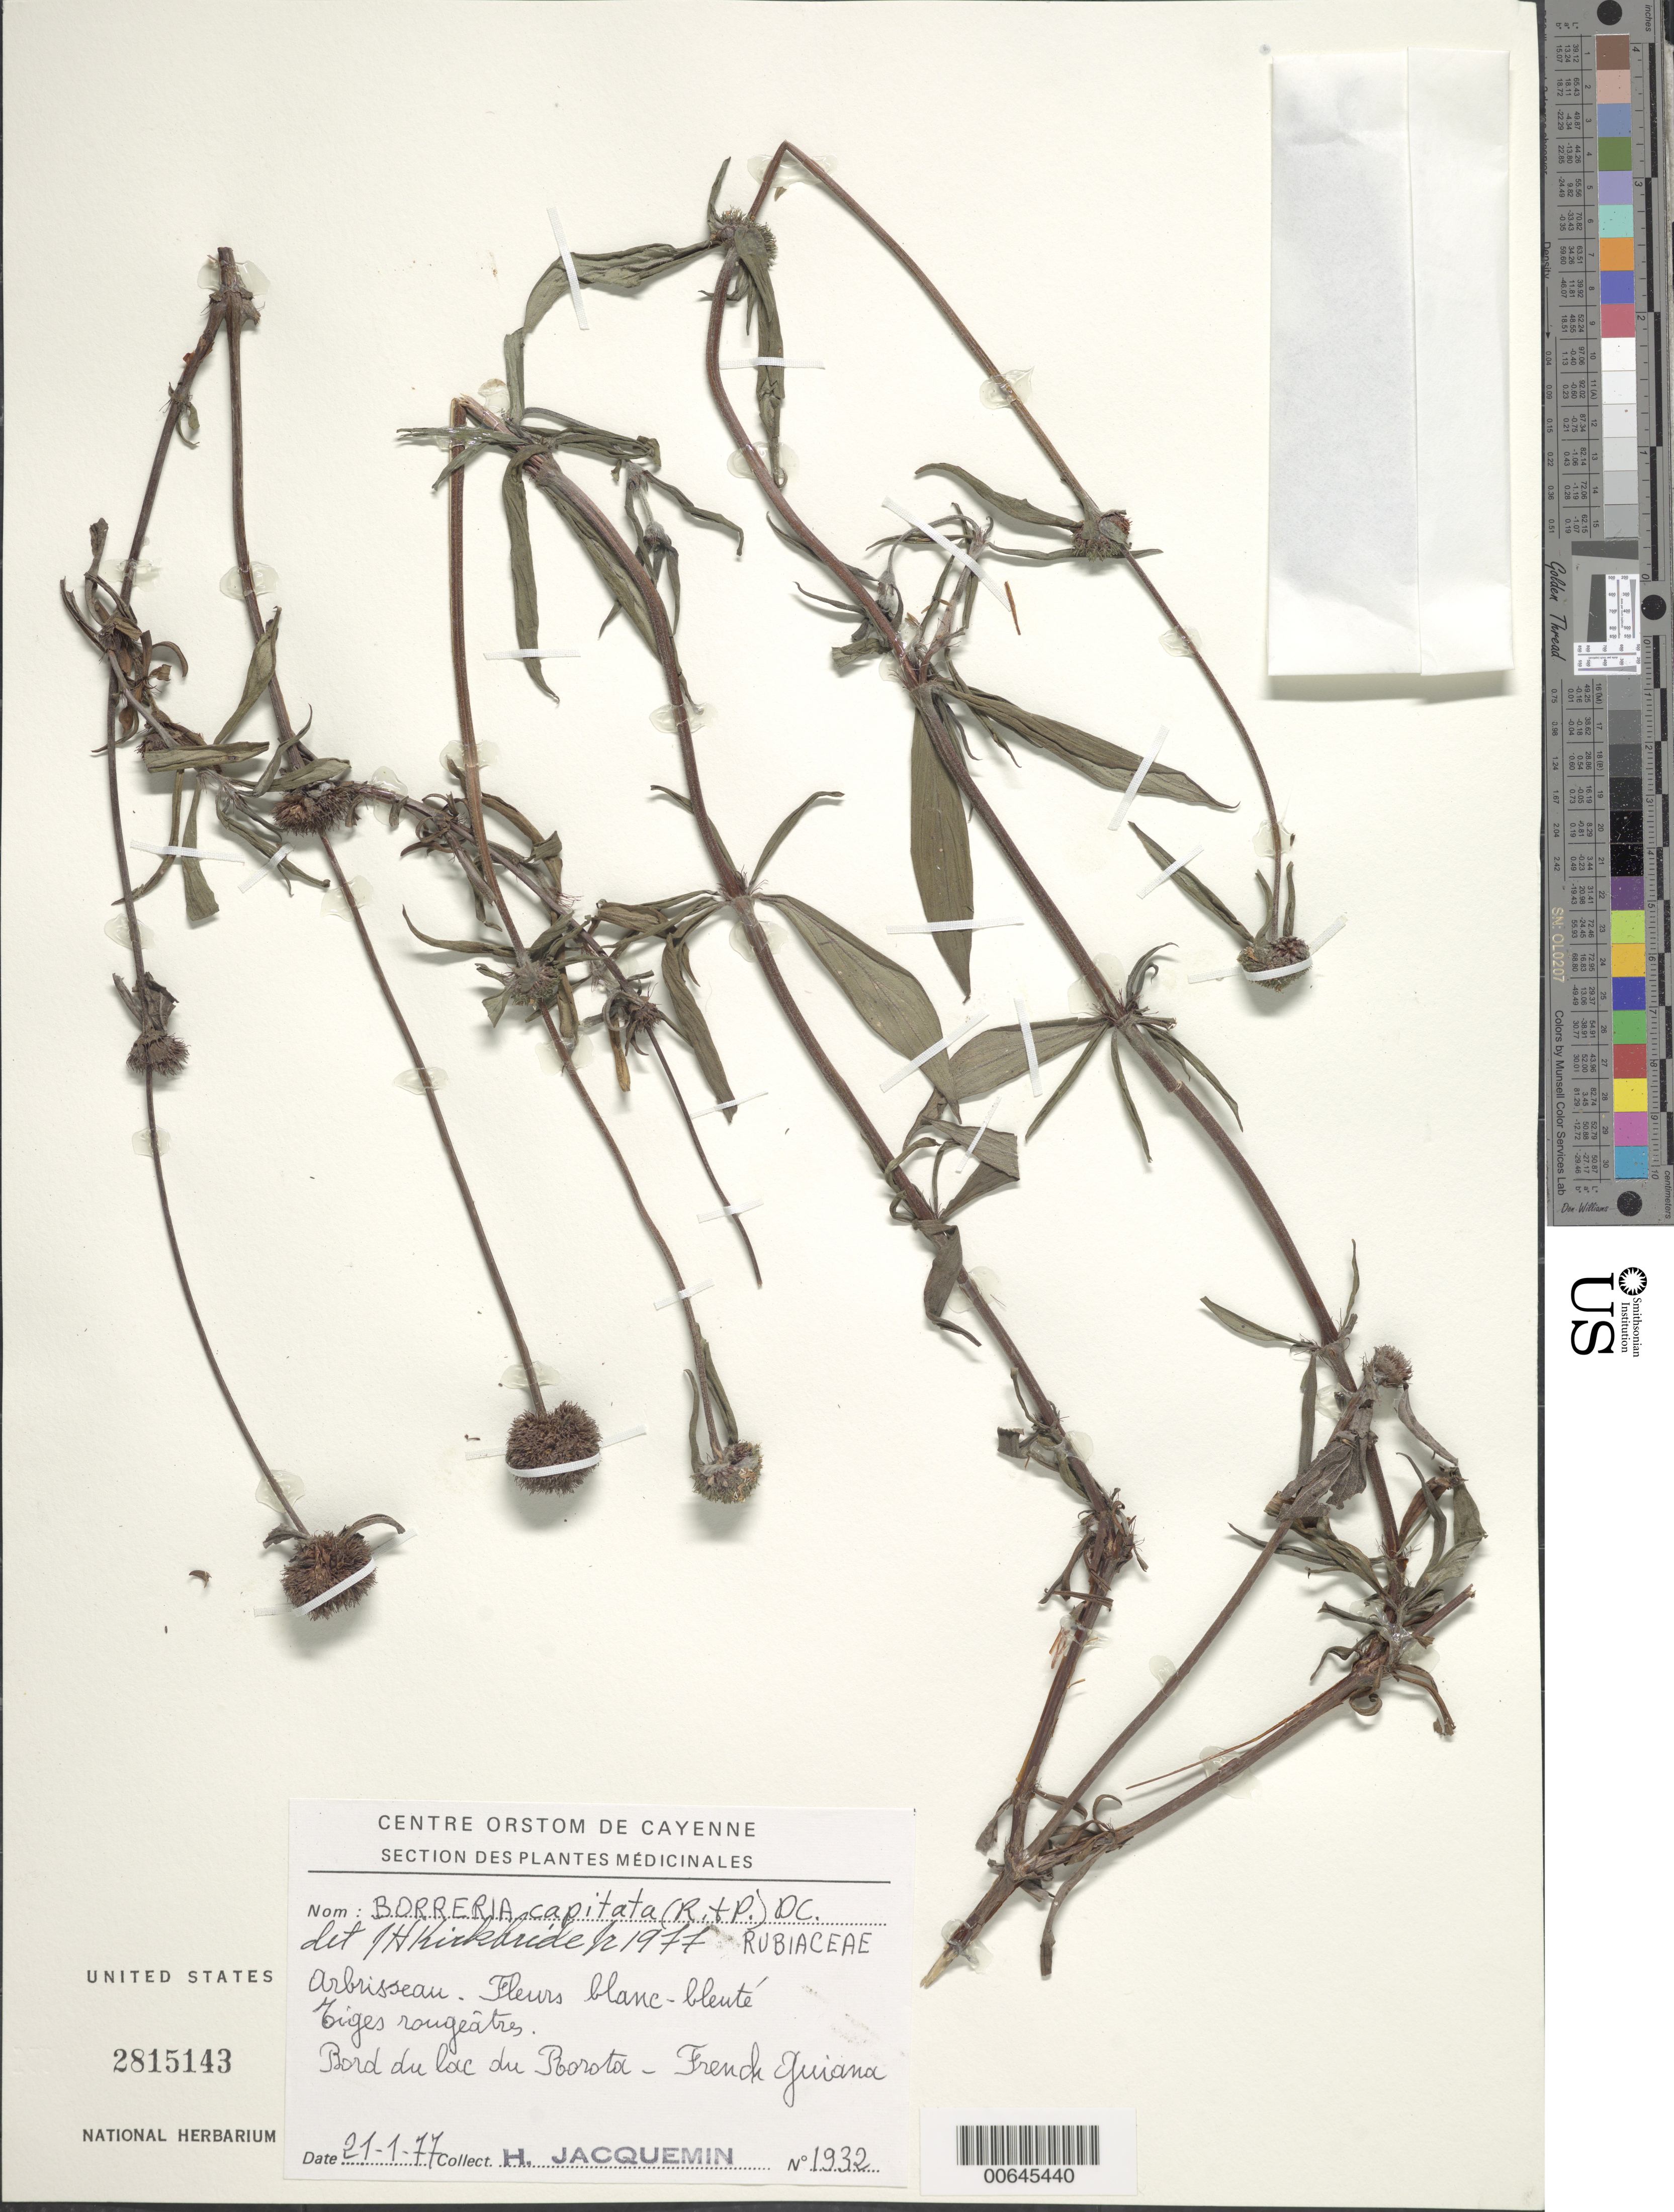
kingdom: Plantae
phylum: Tracheophyta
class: Magnoliopsida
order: Gentianales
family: Rubiaceae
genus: Borreria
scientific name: Borreria capitata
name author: (Ruiz & Pav.) DC.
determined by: Kirkbride, J. H.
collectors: H. Jacquemin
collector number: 1932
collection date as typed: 21-Jan-77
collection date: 1977-01-21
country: French Guiana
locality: Lac du Rorota - Ile de Cayenne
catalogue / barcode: US 2815143